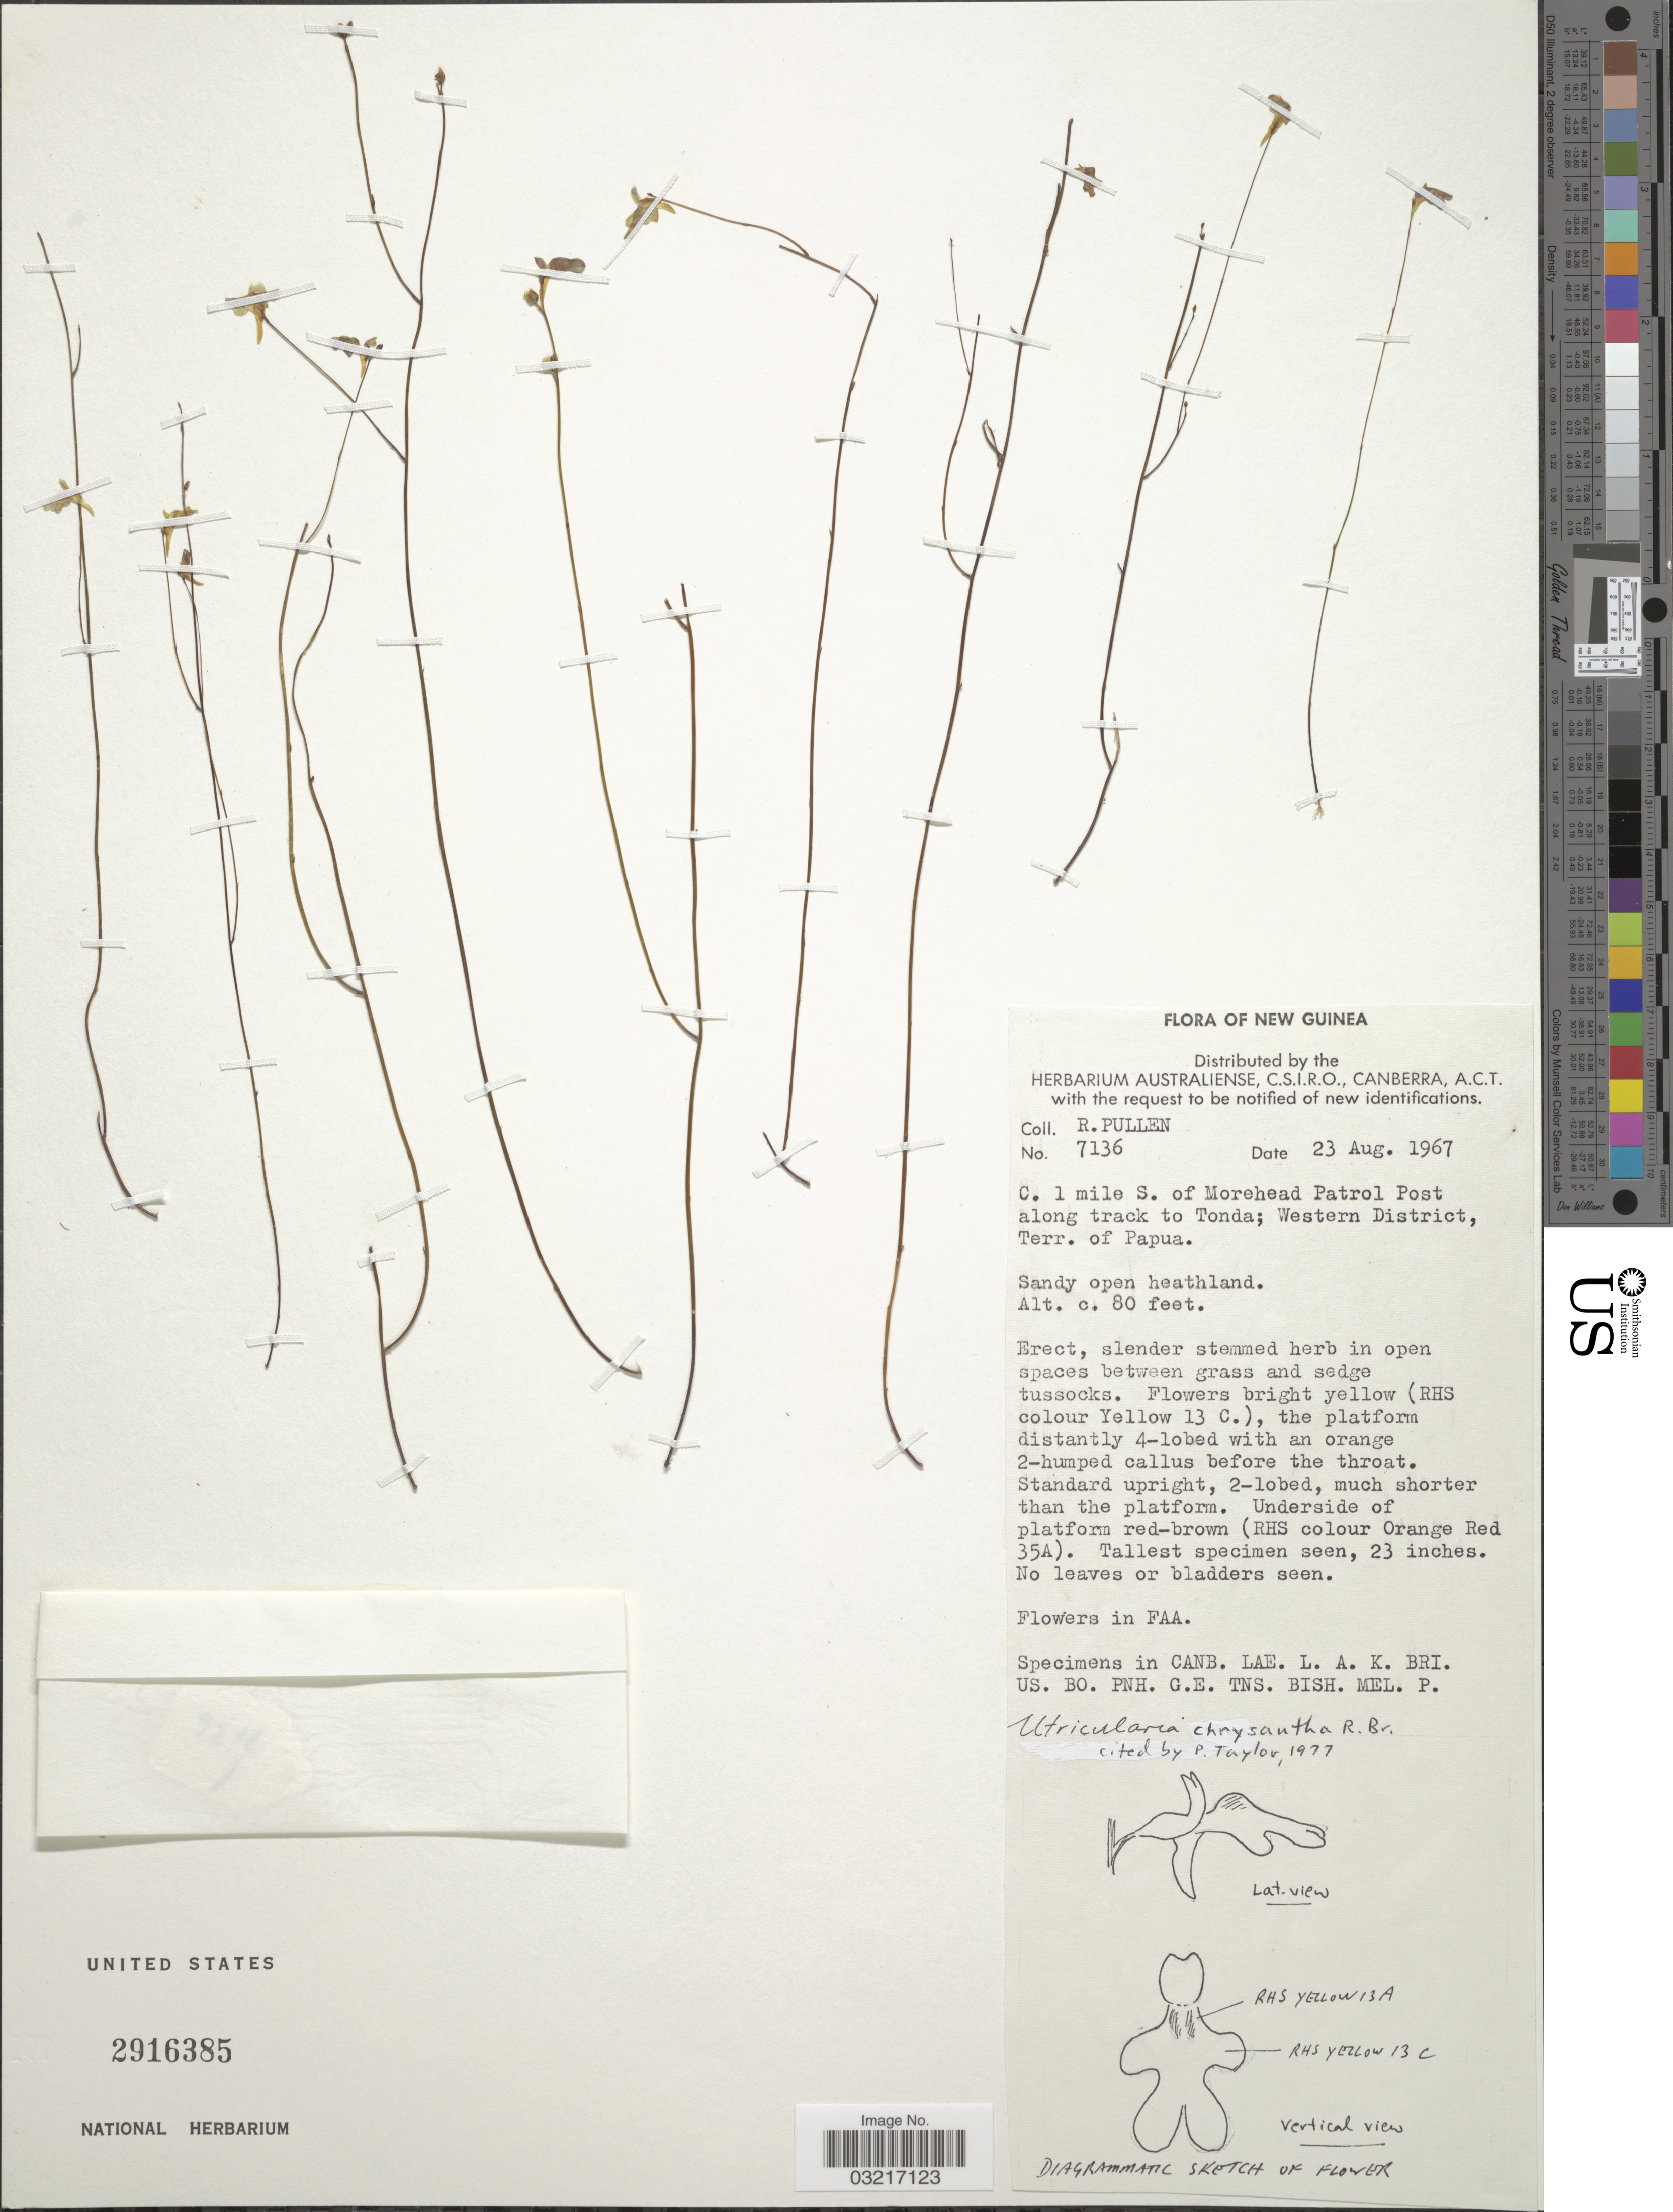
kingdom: Plantae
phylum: Tracheophyta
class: Magnoliopsida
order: Lamiales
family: Lentibulariaceae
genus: Utricularia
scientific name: Utricularia chrysantha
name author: R. Br.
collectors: R. Pullen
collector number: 7136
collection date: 1967-08-23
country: Papua New Guinea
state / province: Manus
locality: New Guinea. C. 1 mile S. of Morehead Patrol Post along track to Tonda; Western District, Terr. of Papua.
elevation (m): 24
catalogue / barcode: US 2916385